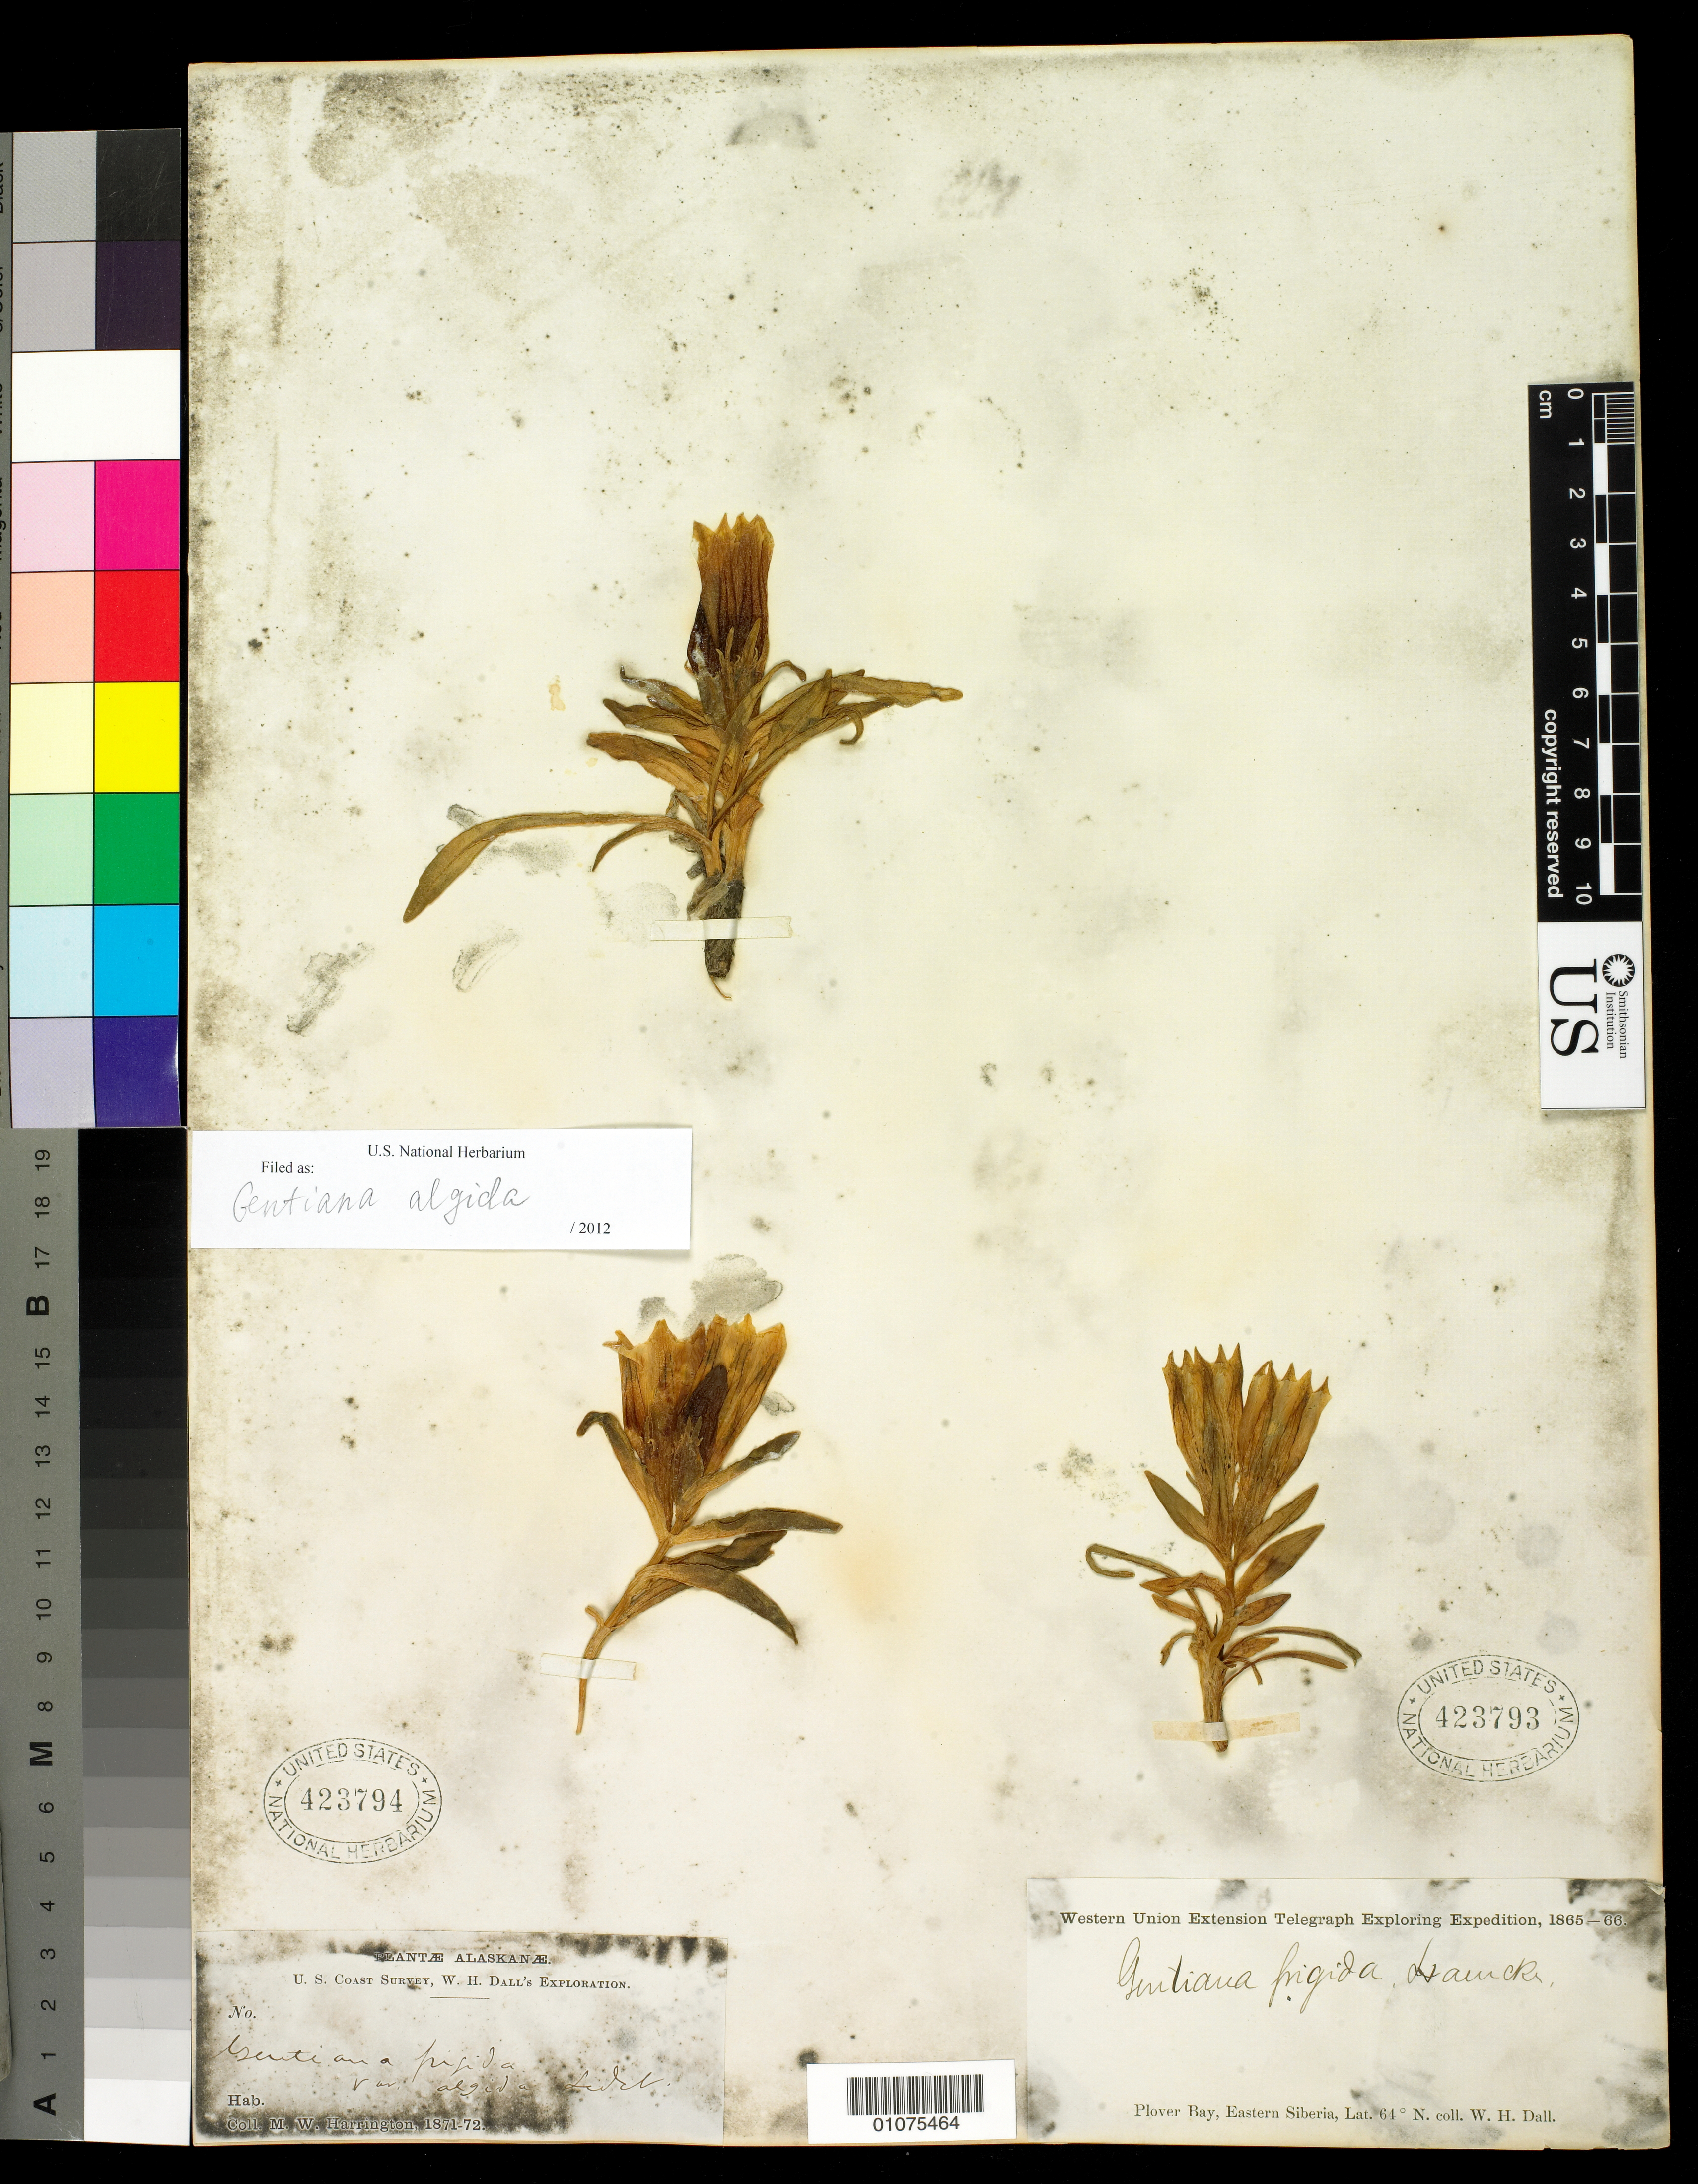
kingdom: Plantae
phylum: Tracheophyta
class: Magnoliopsida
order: Gentianales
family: Gentianaceae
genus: Gentiana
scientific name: Gentiana algida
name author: Pall.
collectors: M. W. Harrington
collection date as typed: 1871 to -- --- 1872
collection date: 1871/1872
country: United States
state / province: Alaska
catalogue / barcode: US 423794